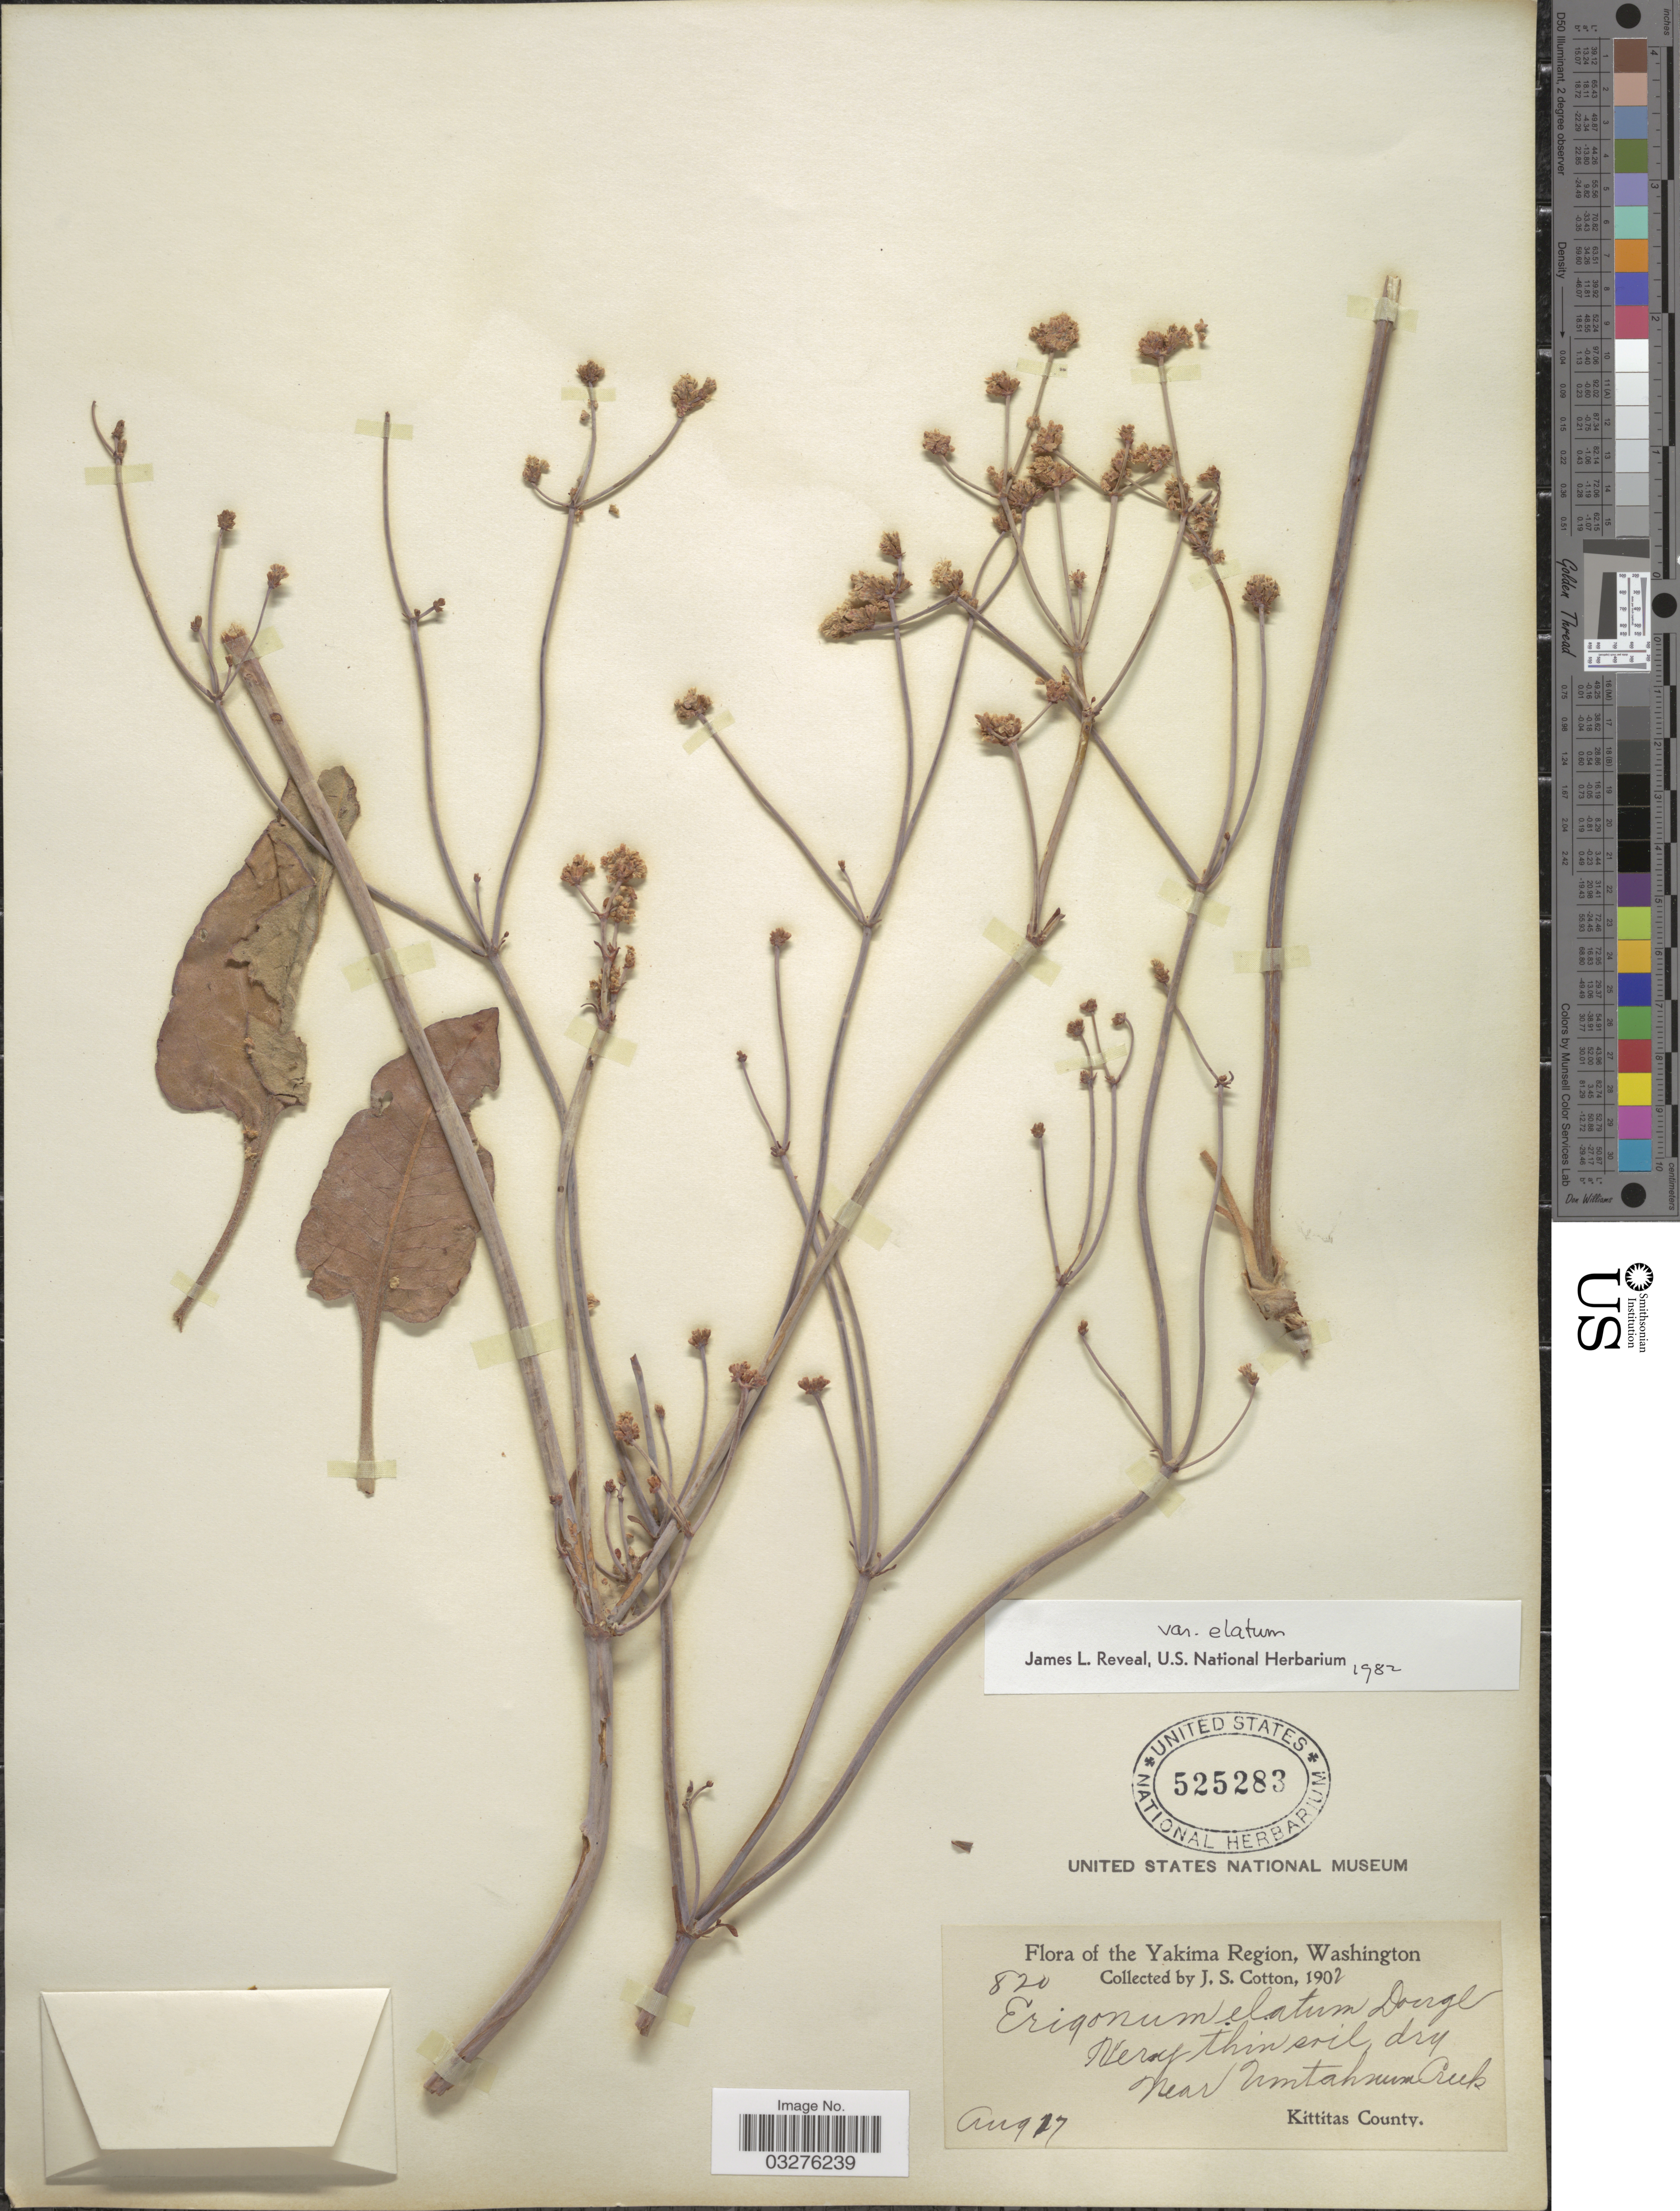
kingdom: Plantae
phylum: Tracheophyta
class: Magnoliopsida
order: Caryophyllales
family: Polygonaceae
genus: Eriogonum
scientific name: Eriogonum elatum var. elatum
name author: Douglas ex Benth.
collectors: J. S. Cotton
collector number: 820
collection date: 1902-08-17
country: United States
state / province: Washington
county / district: Kittitas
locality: The Yakima Region, near Umtahnum Creek. Kittitas County.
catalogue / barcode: US 525283